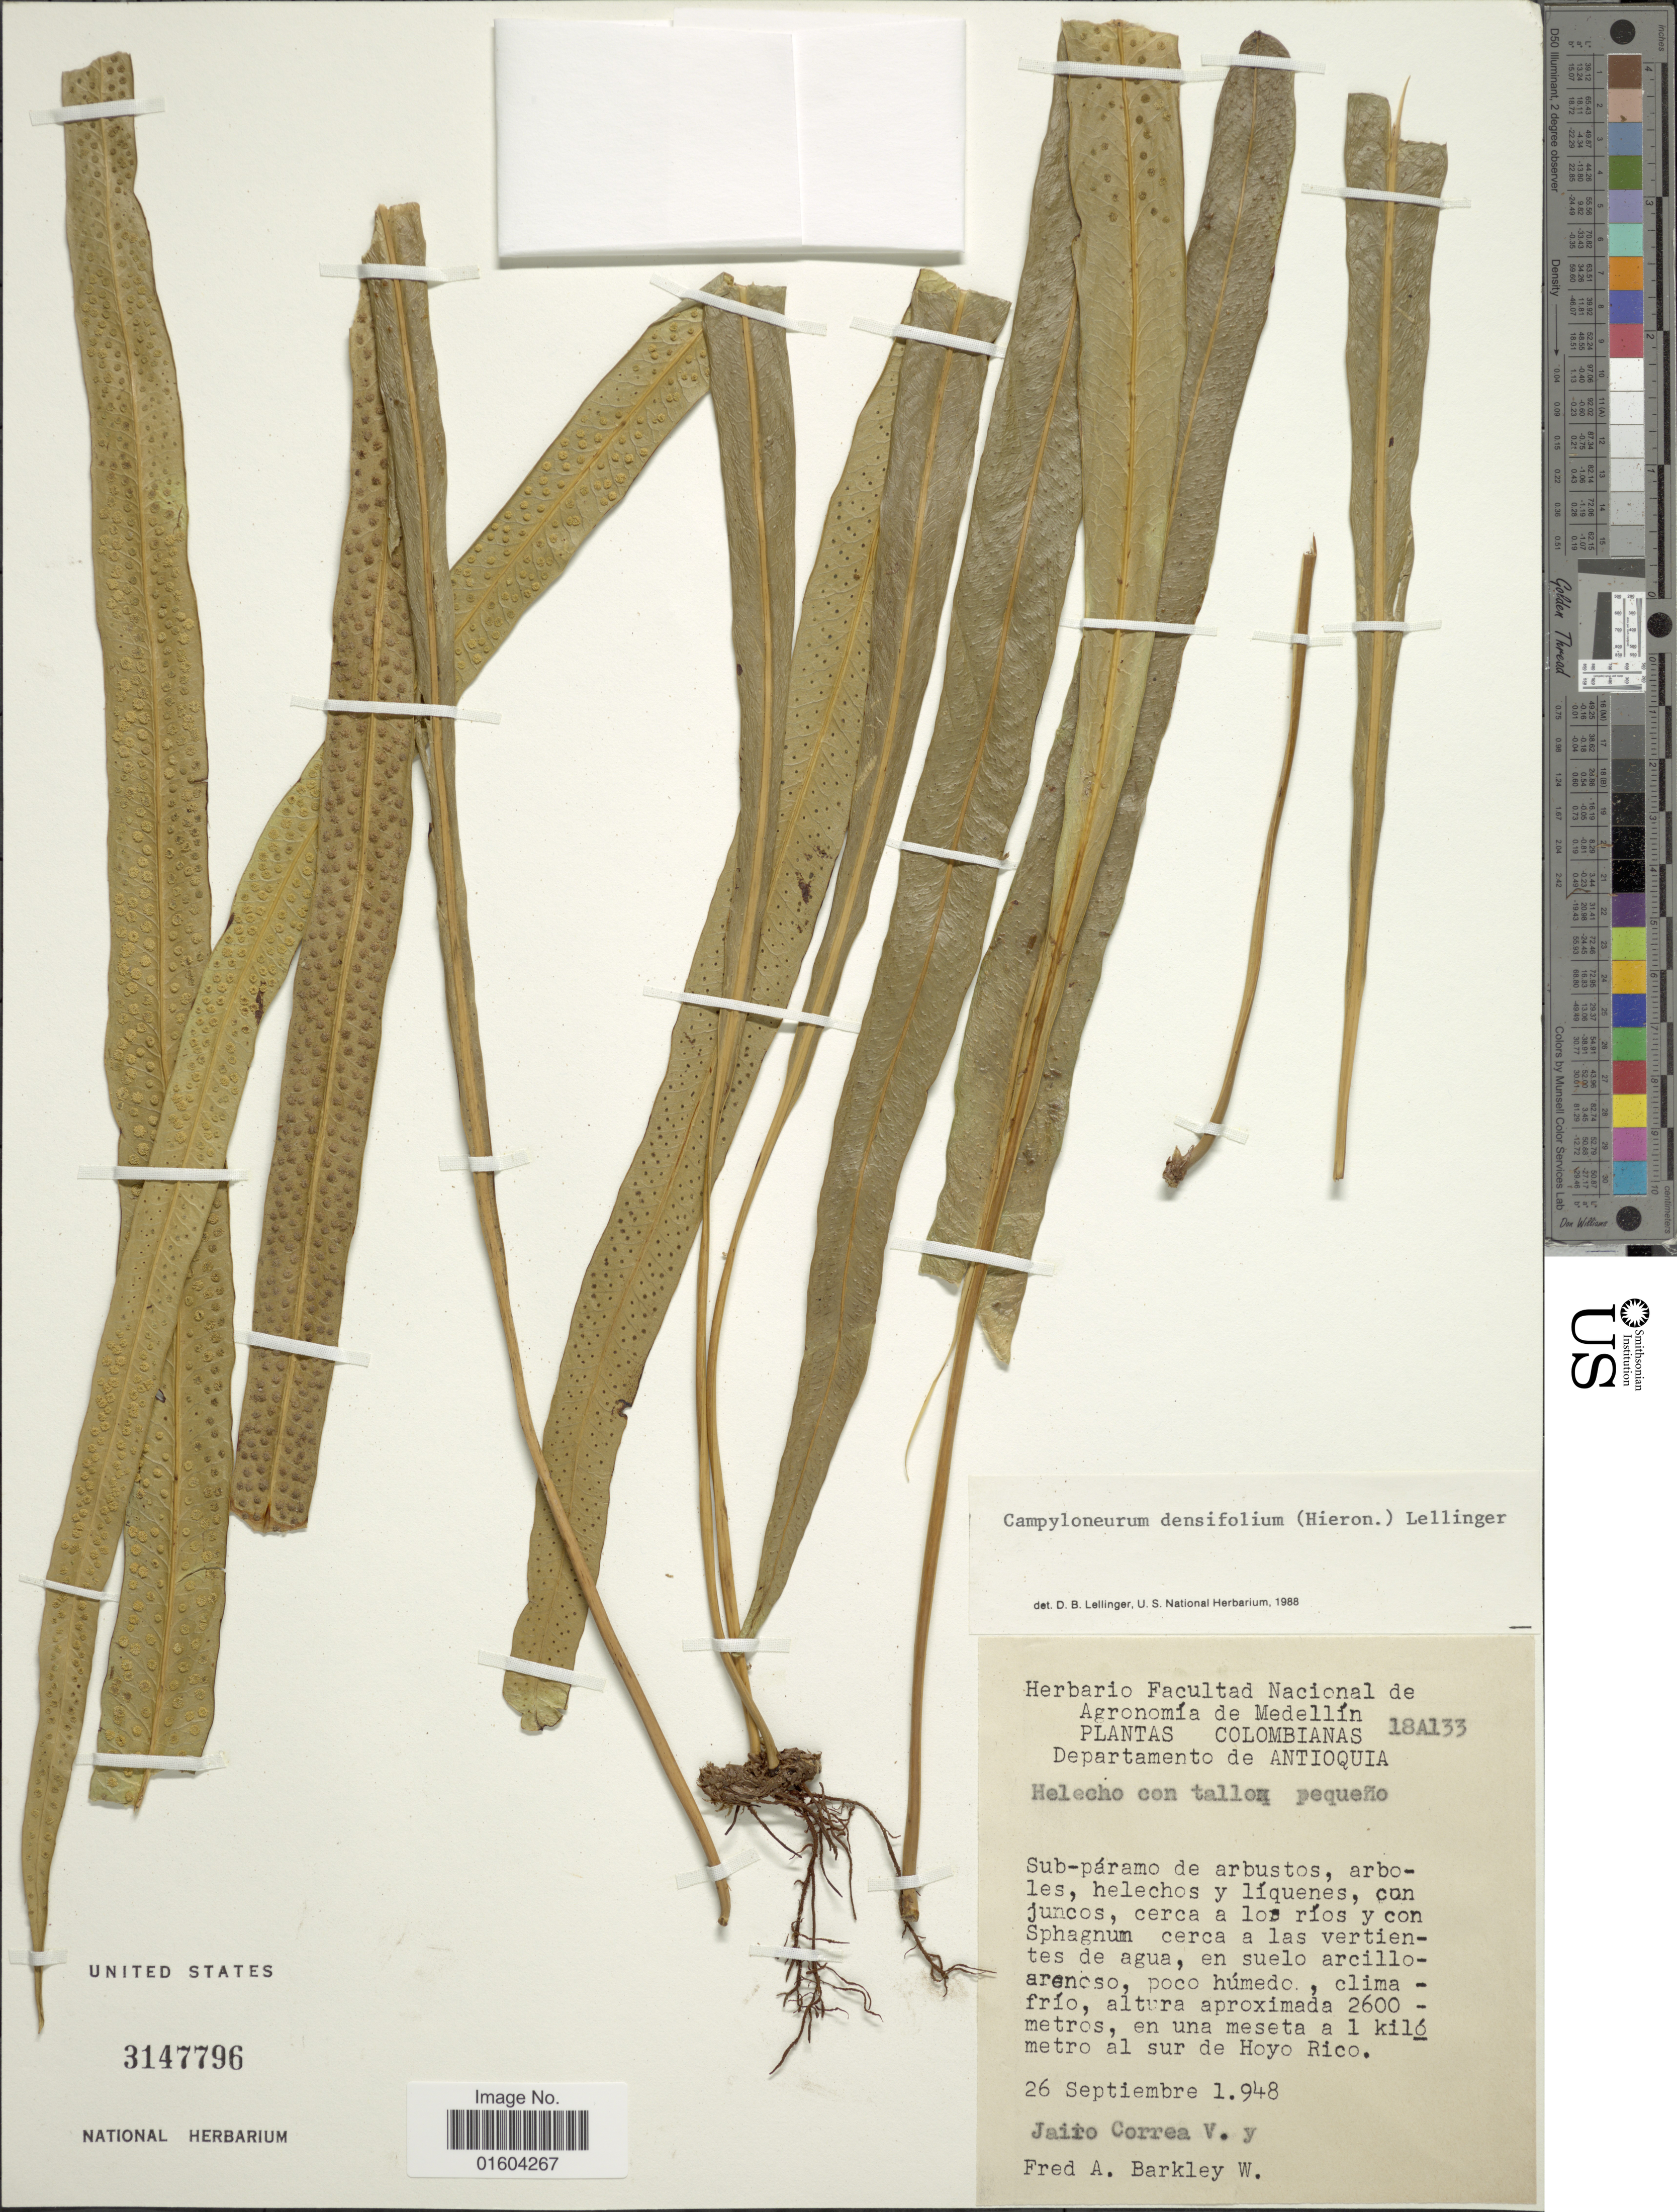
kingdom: Plantae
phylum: Tracheophyta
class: Polypodiopsida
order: Polypodiales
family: Polypodiaceae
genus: Campyloneurum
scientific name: Campyloneurum densifolium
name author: (Hieron.) Lellinger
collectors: F. A. Barkley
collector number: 18A133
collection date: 1948-09-26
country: Colombia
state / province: Antioquia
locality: Departamento de Antioquia, en una meseta a 1 kilometro al sur de Hoyo Rico.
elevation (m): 2600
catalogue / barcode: US 3147796